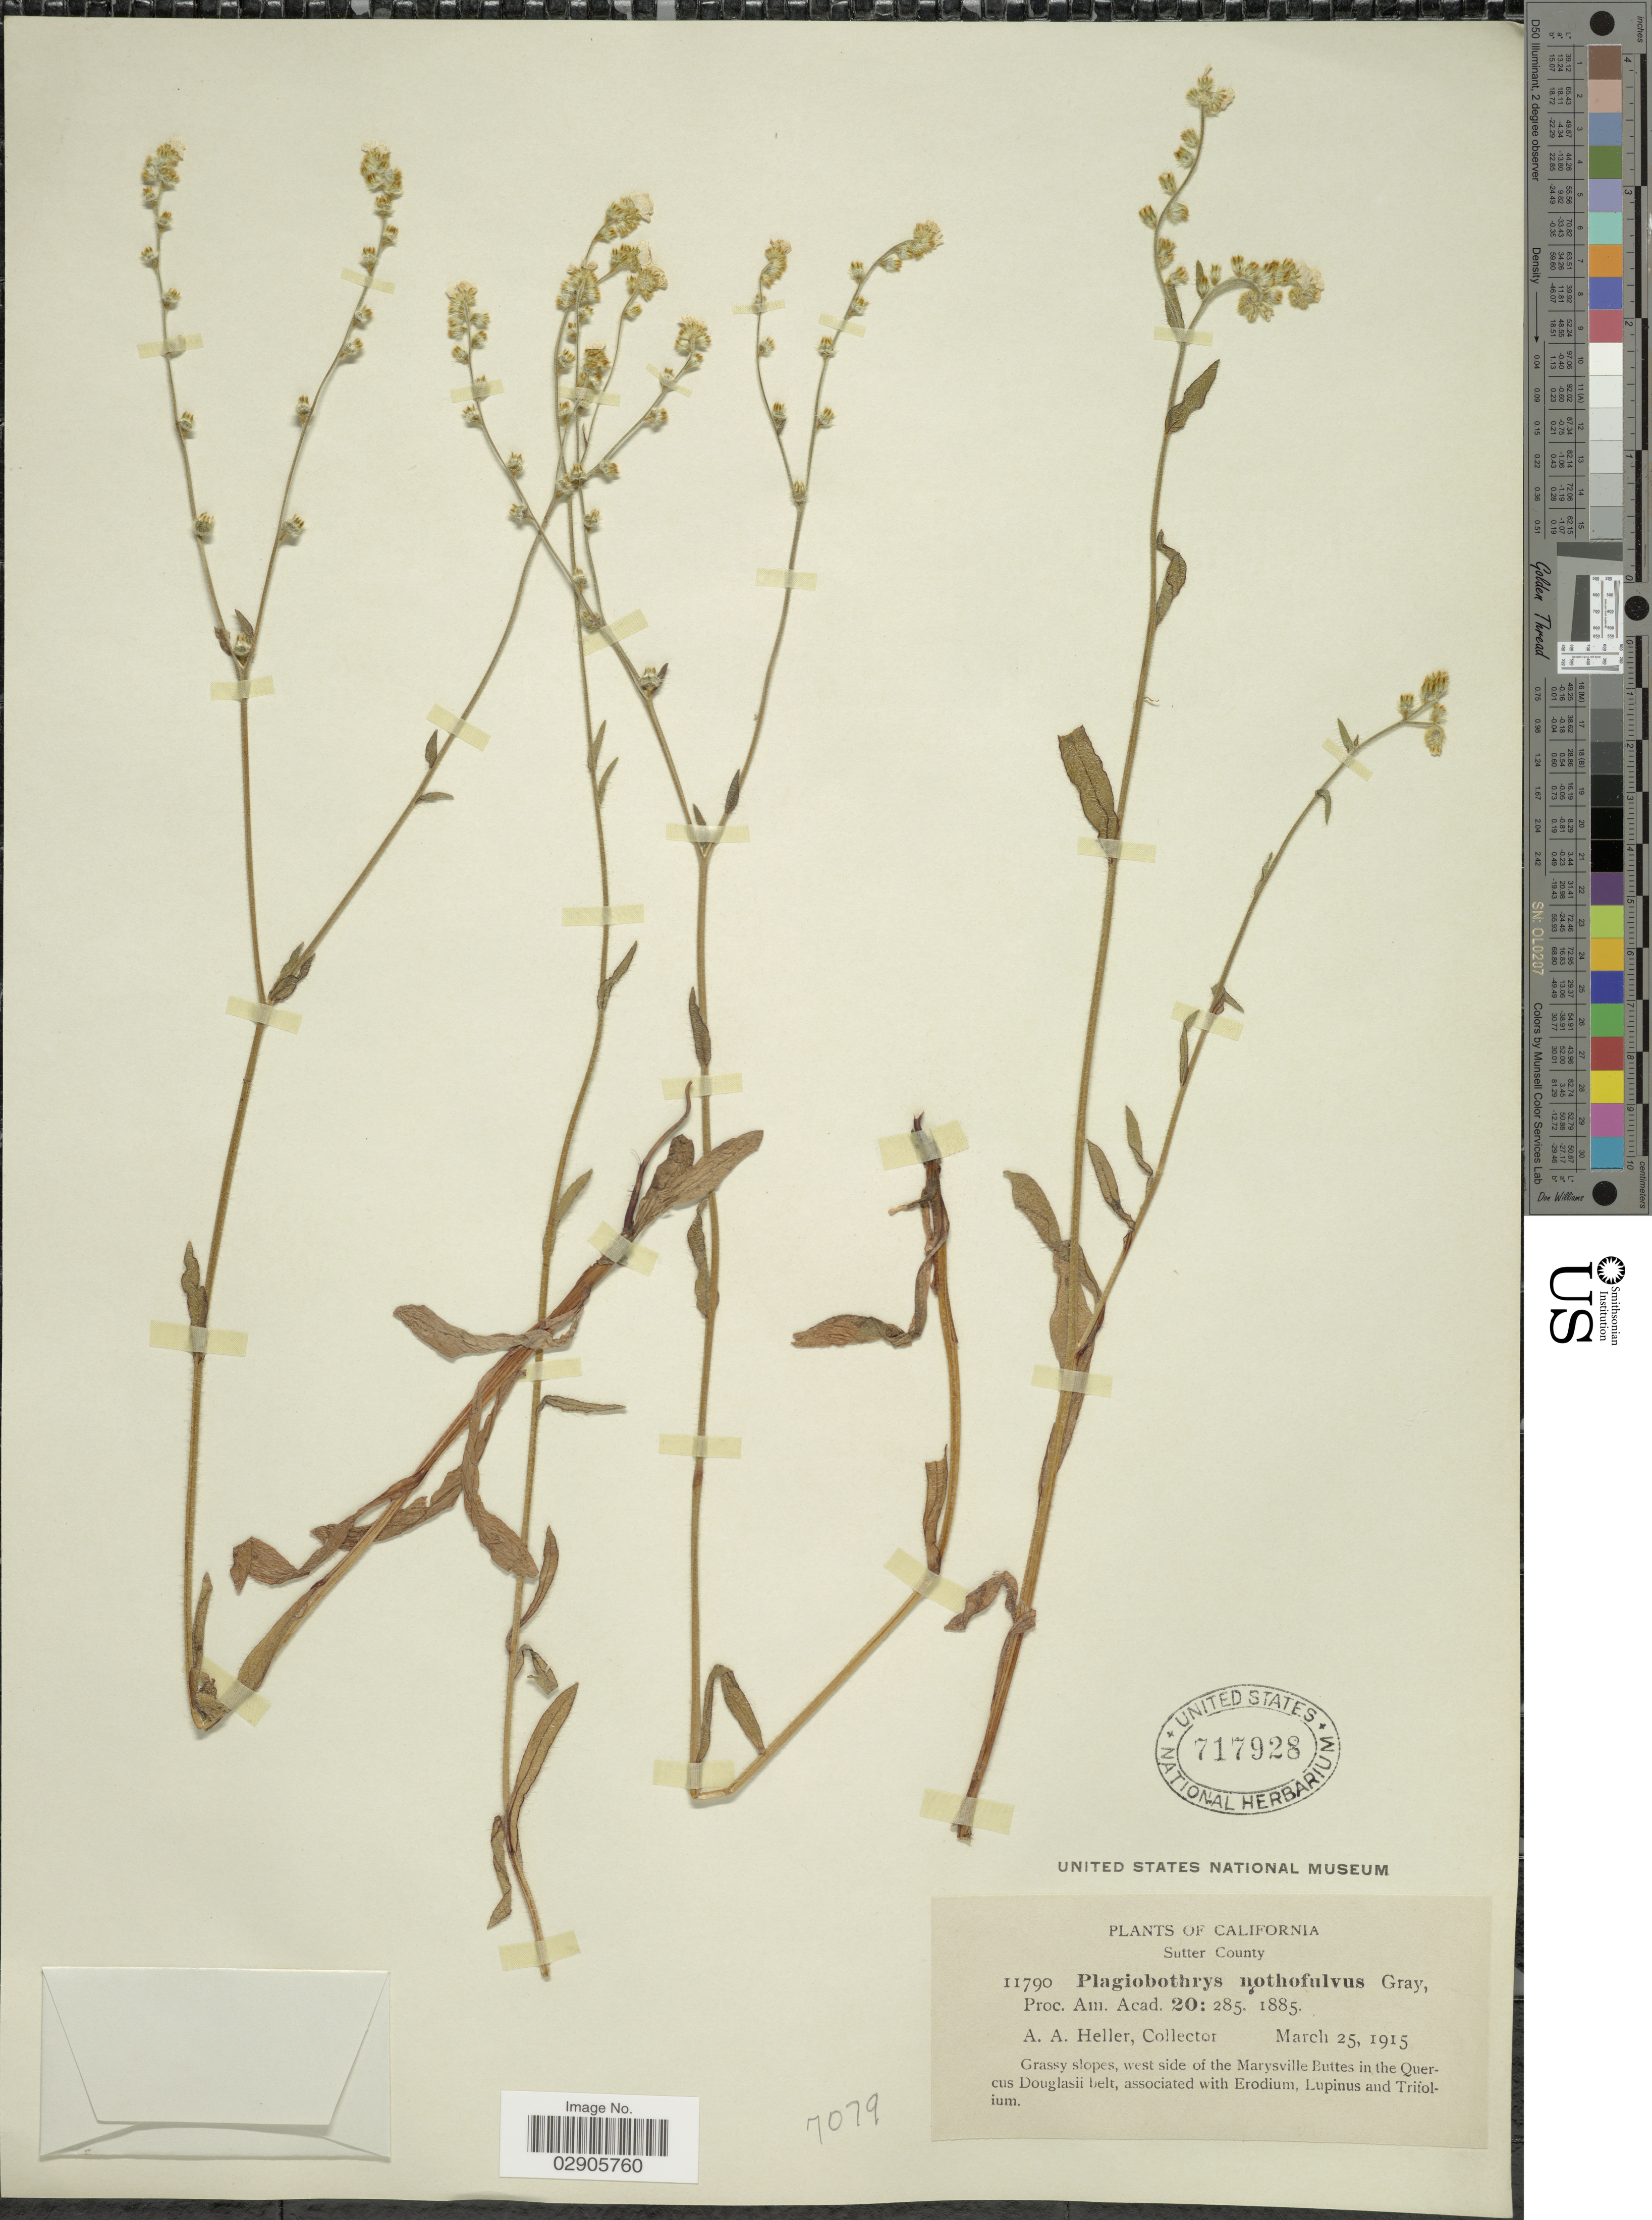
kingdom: Plantae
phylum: Tracheophyta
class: Magnoliopsida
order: Boraginales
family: Boraginaceae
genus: Plagiobothrys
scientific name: Plagiobothrys nothofulvus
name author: (A. Gray) A. Gray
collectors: A. A. Heller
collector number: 11790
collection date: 1915-03-25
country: United States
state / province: California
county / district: Sutter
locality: Sutter County. Grassy slopes, west side of the Marysville Buttes in the Quercus Douglasii belt.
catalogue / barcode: US 717928